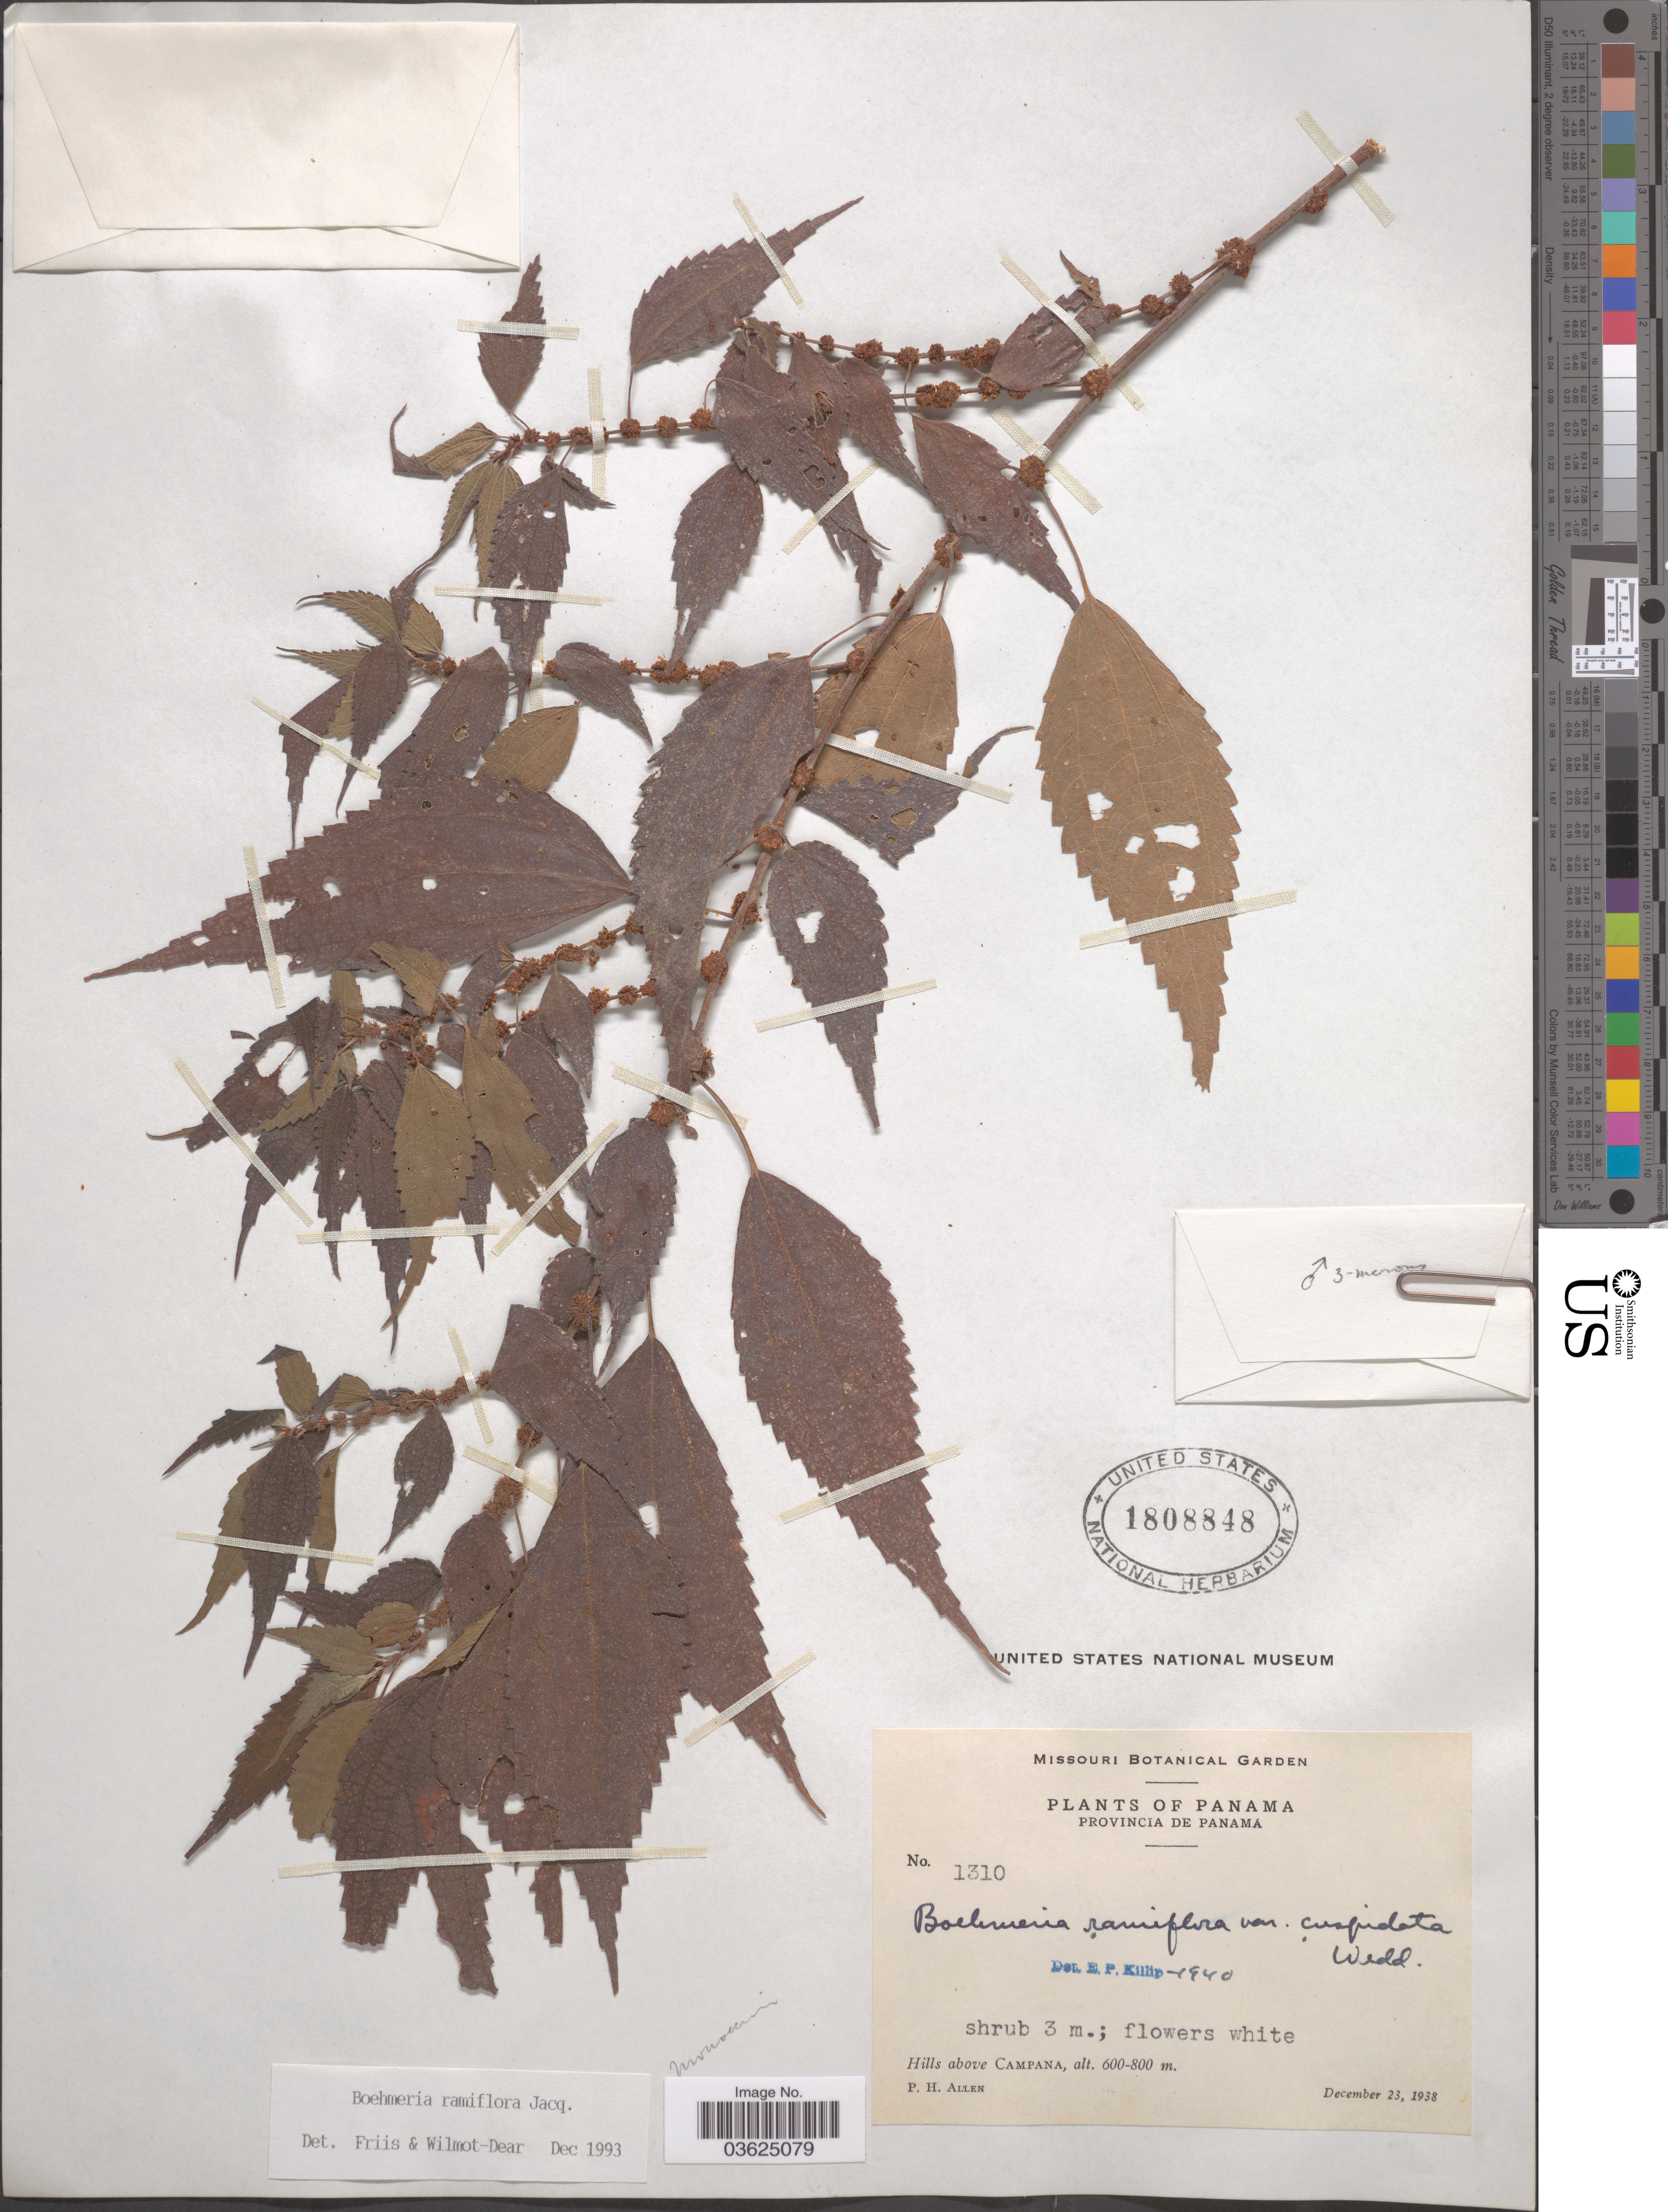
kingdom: Plantae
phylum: Tracheophyta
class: Magnoliopsida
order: Rosales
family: Urticaceae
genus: Boehmeria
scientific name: Boehmeria ramiflora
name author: Jacq.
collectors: P. H. Allen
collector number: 1310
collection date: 1938-12-23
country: Panama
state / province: Panamá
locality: Hills above Campana.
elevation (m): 600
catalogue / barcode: US 1808848